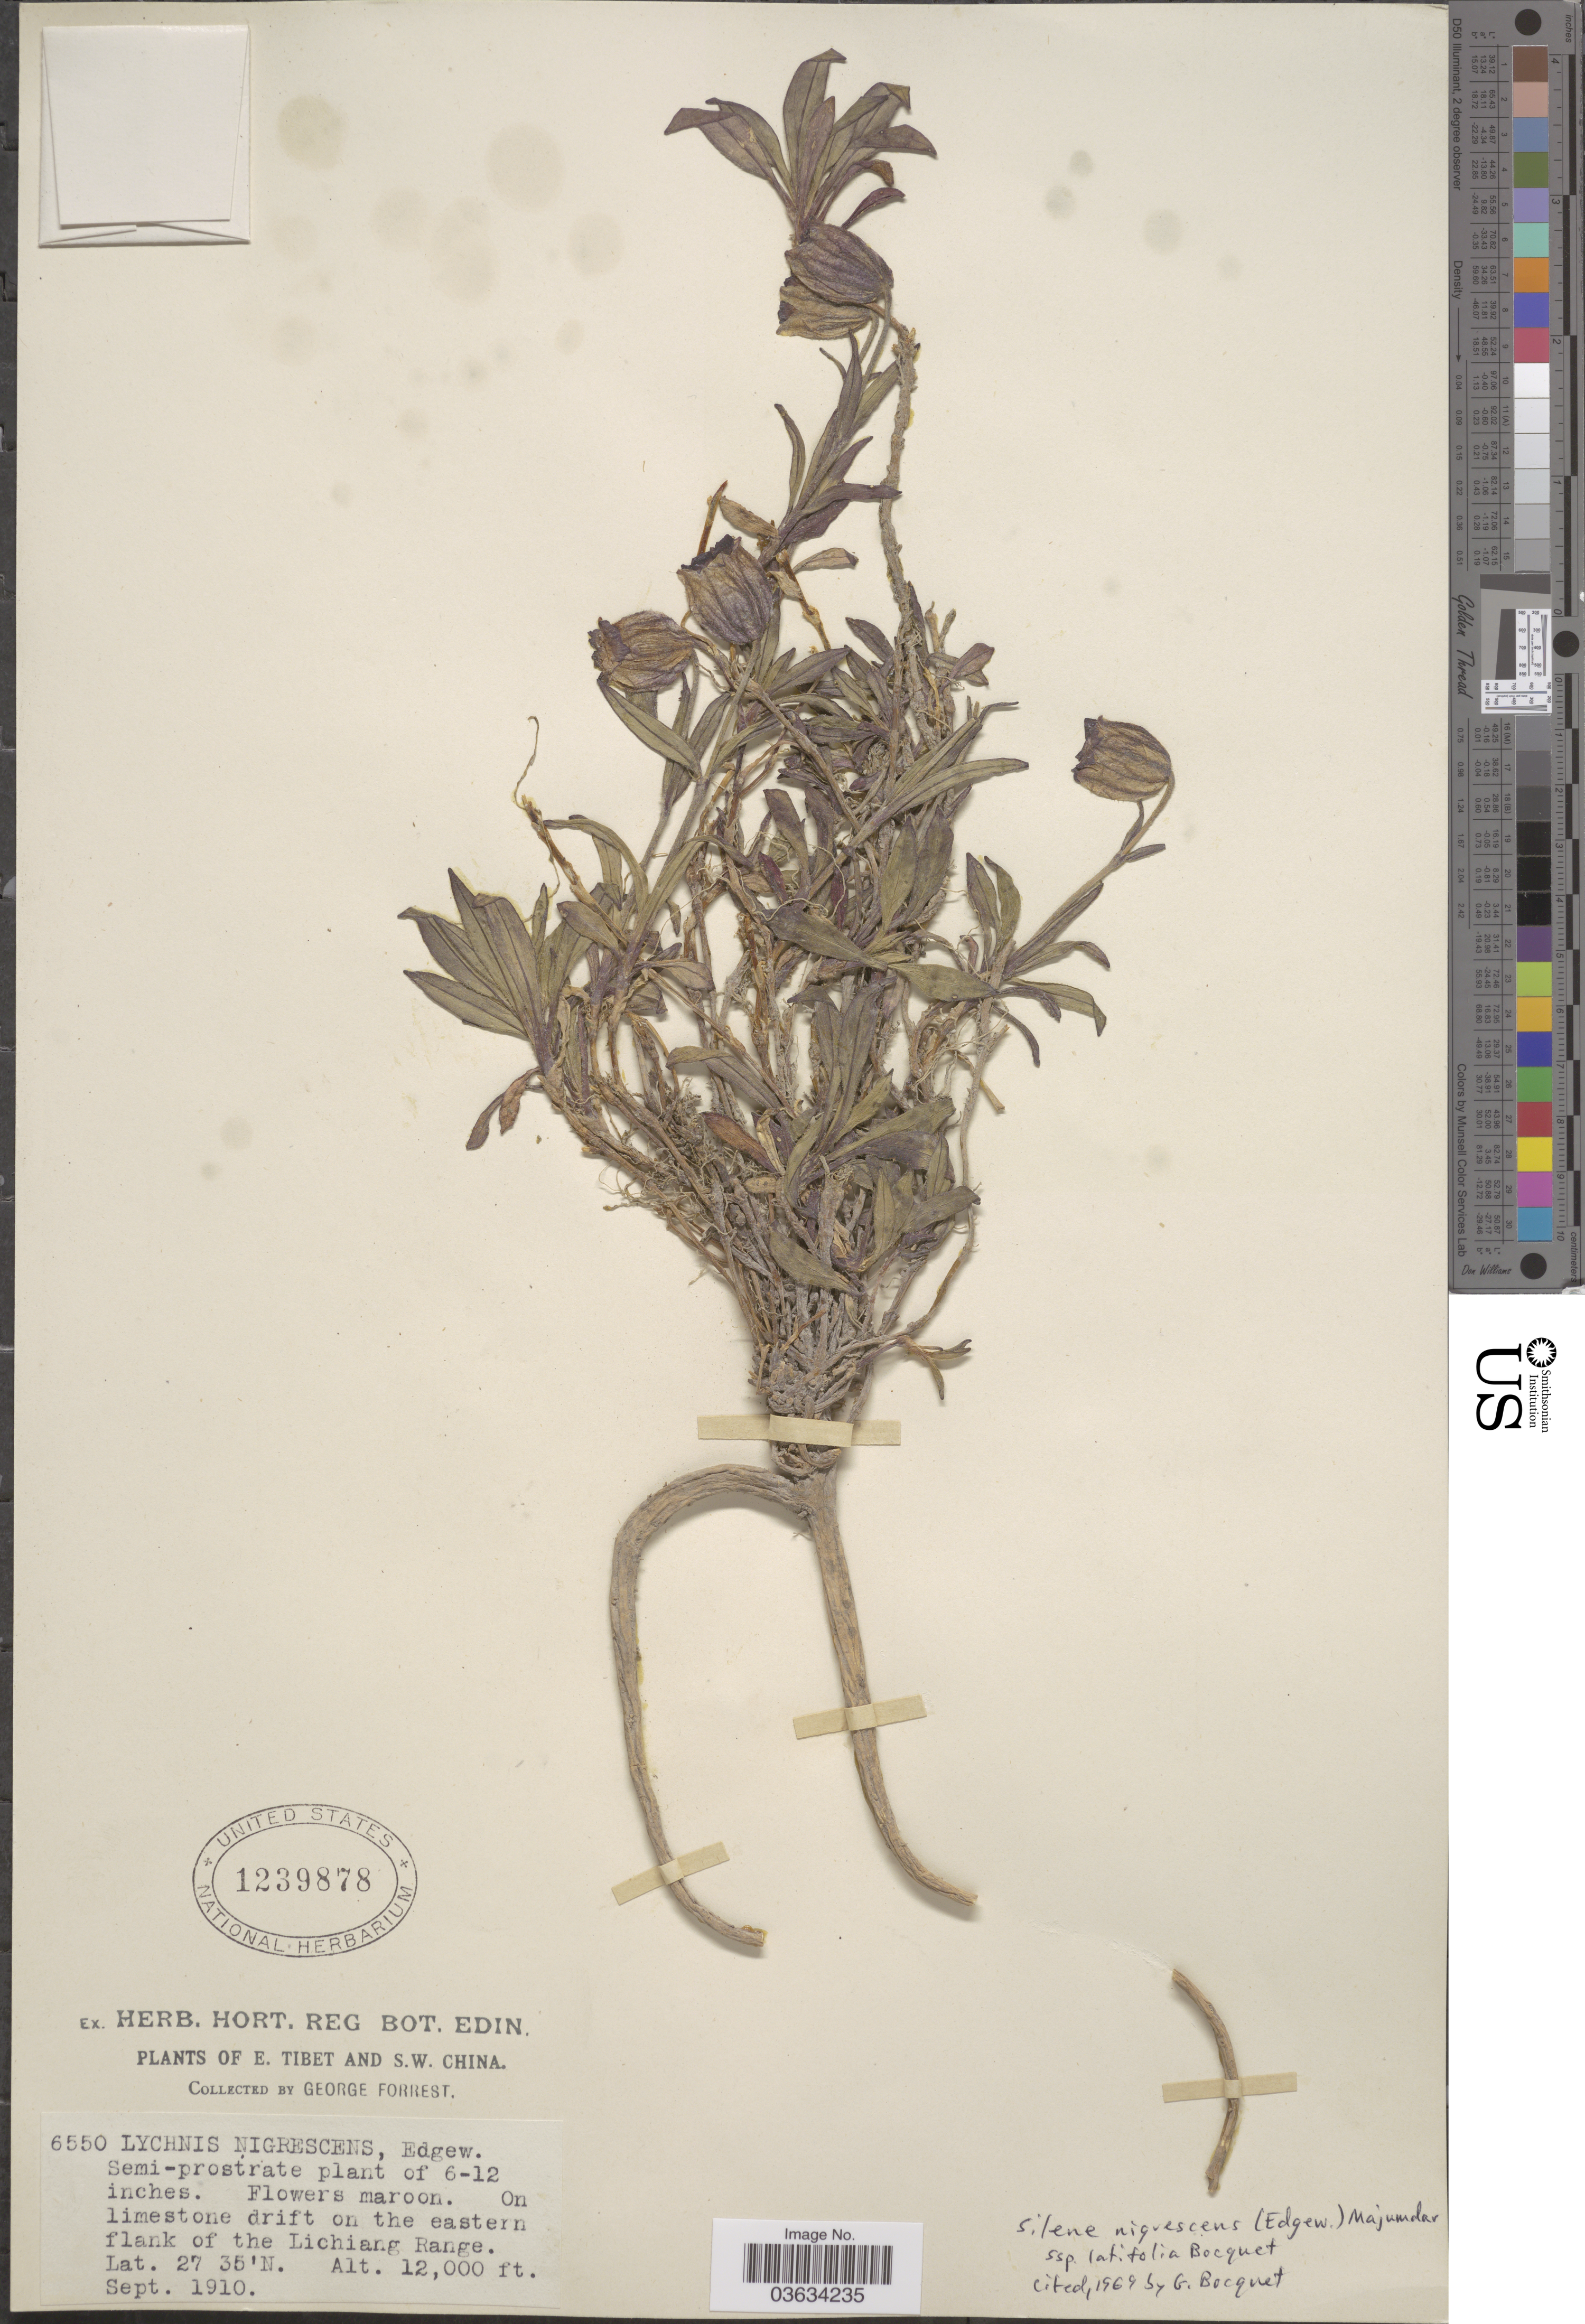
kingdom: Plantae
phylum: Tracheophyta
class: Magnoliopsida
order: Caryophyllales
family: Caryophyllaceae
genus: Silene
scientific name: Silene nigrescens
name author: (Edgew.) Majumdar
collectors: G. Forrest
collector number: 6550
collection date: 1910-09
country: China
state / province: Xizang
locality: E. Tibet and S.W. China. On limestone drift on the eastern flank of the Lichiang Range.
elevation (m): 3658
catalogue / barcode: US 1239878